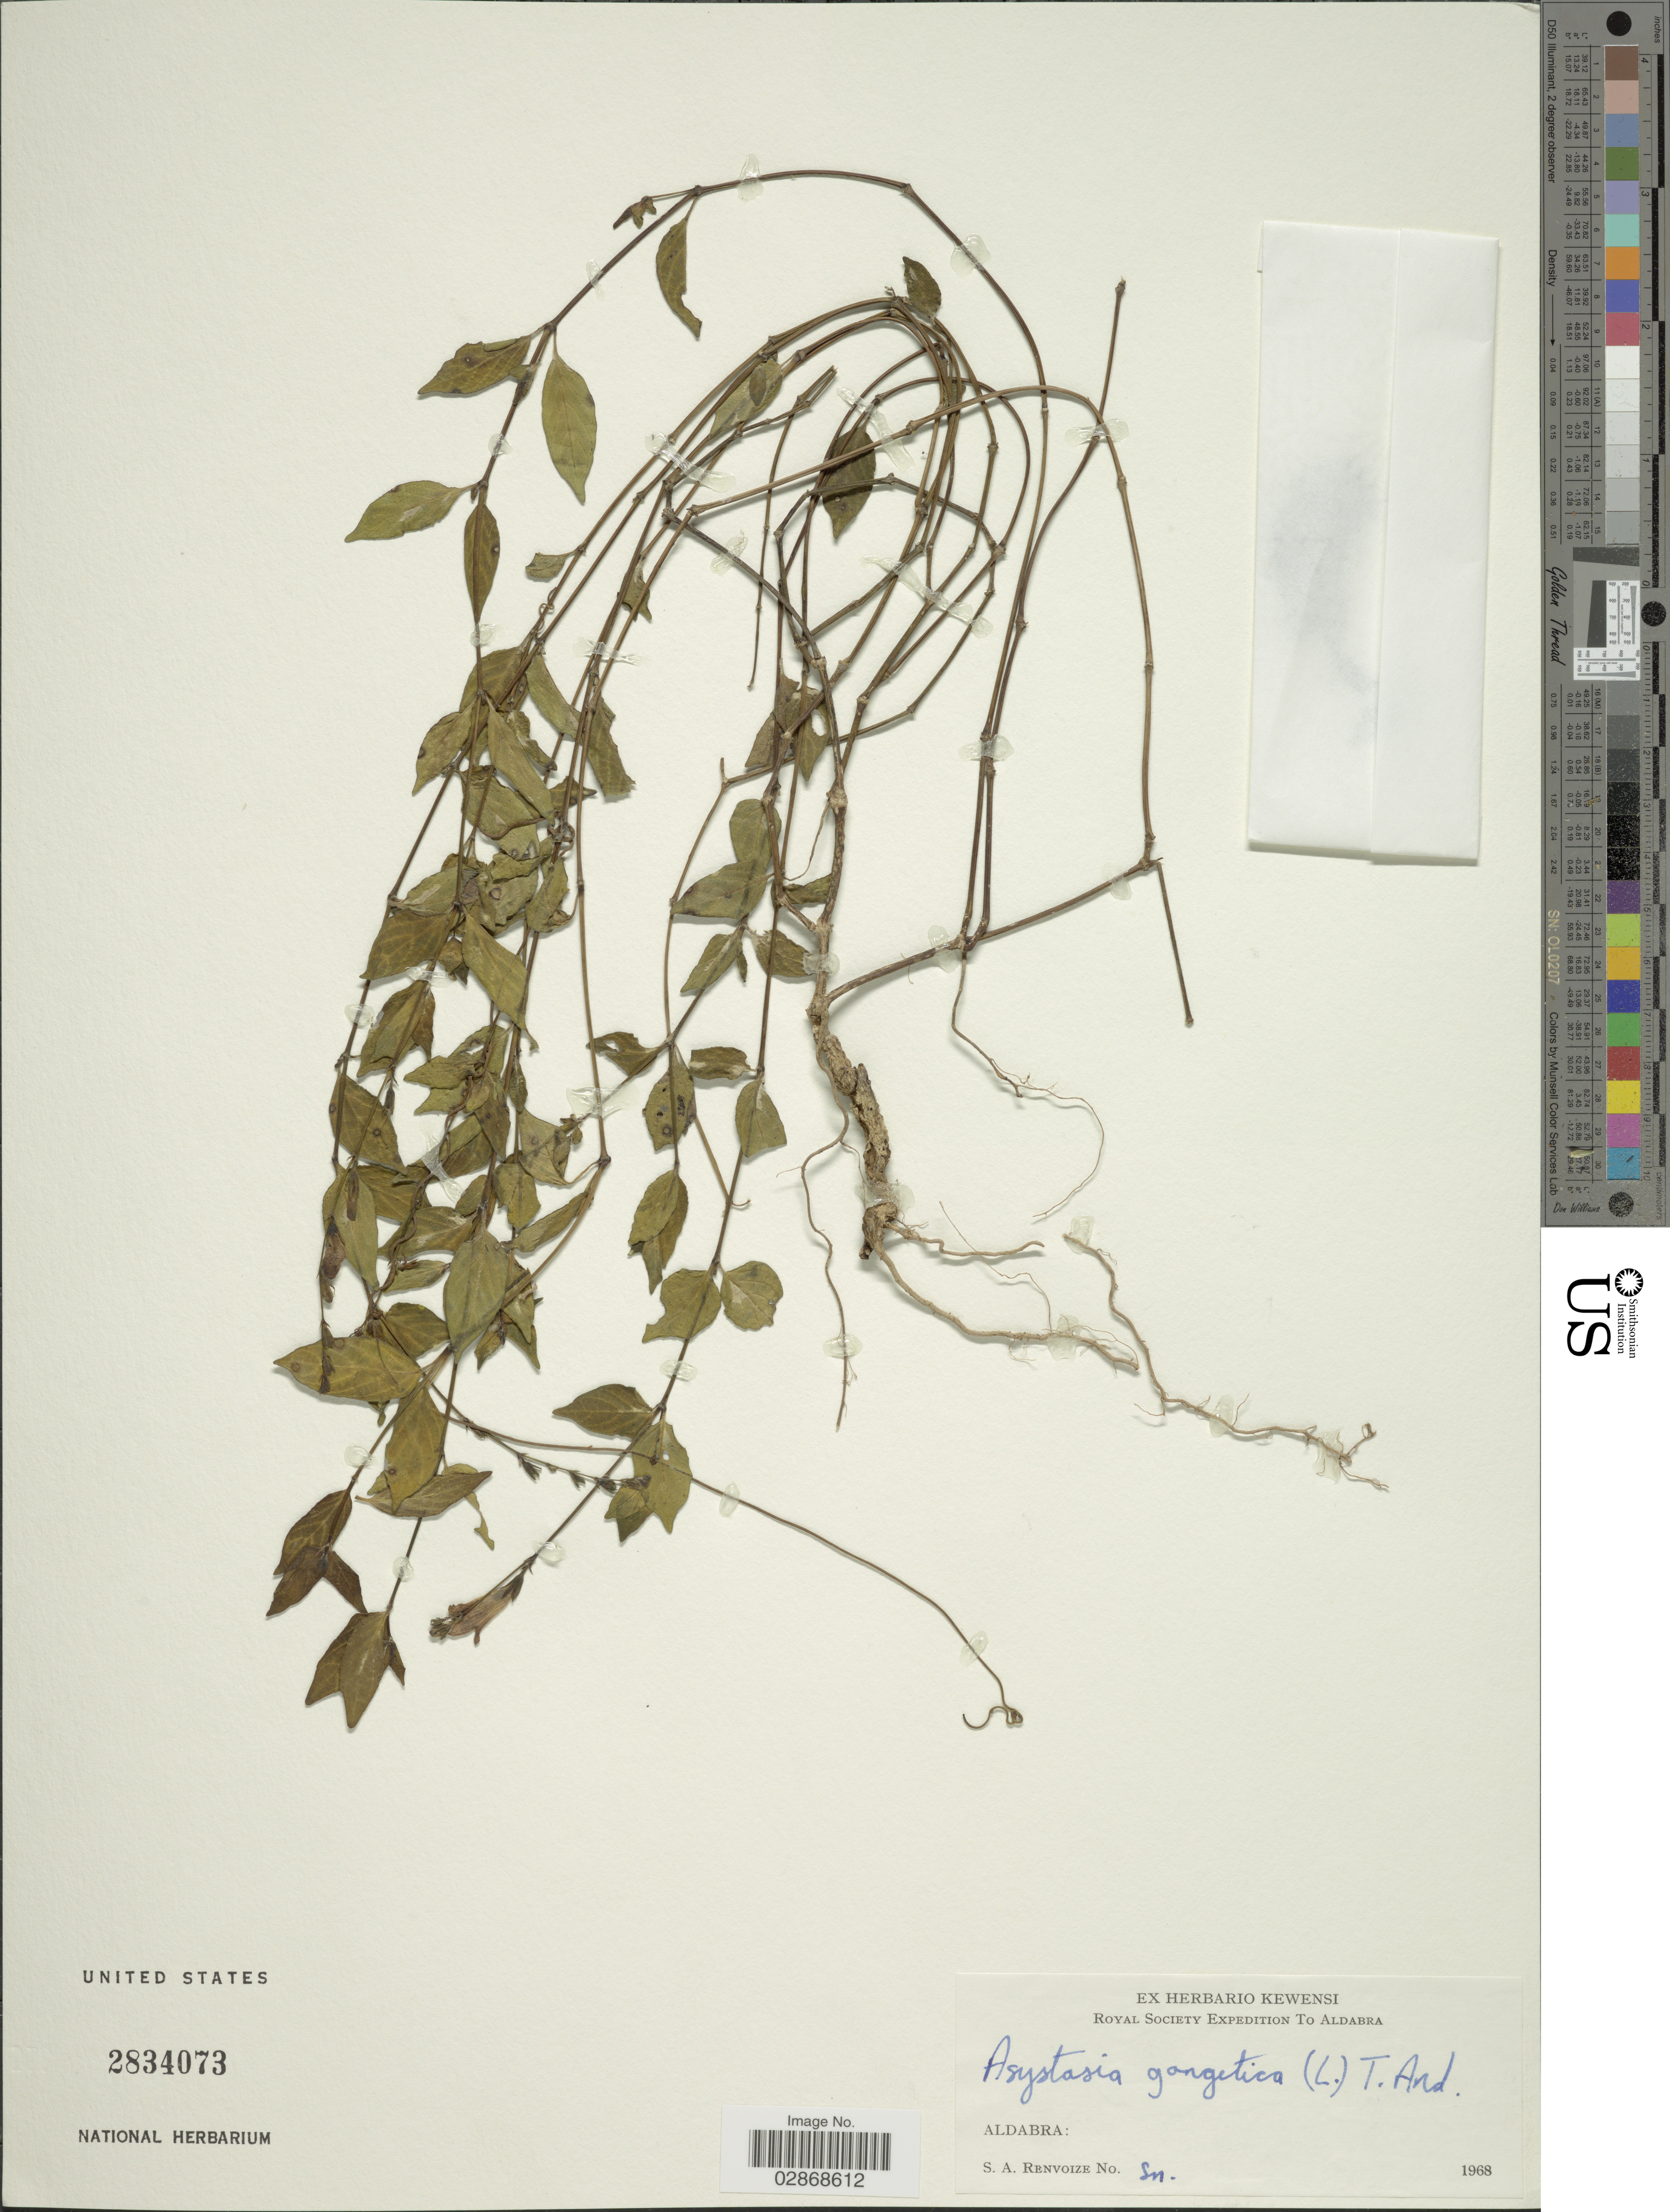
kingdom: Plantae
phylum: Tracheophyta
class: Magnoliopsida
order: Lamiales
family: Acanthaceae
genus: Asystasia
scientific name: Asystasia bojeriana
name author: Nees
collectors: S. A. Renvoize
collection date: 1968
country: Seychelles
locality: Aldabra.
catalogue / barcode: US 2834073